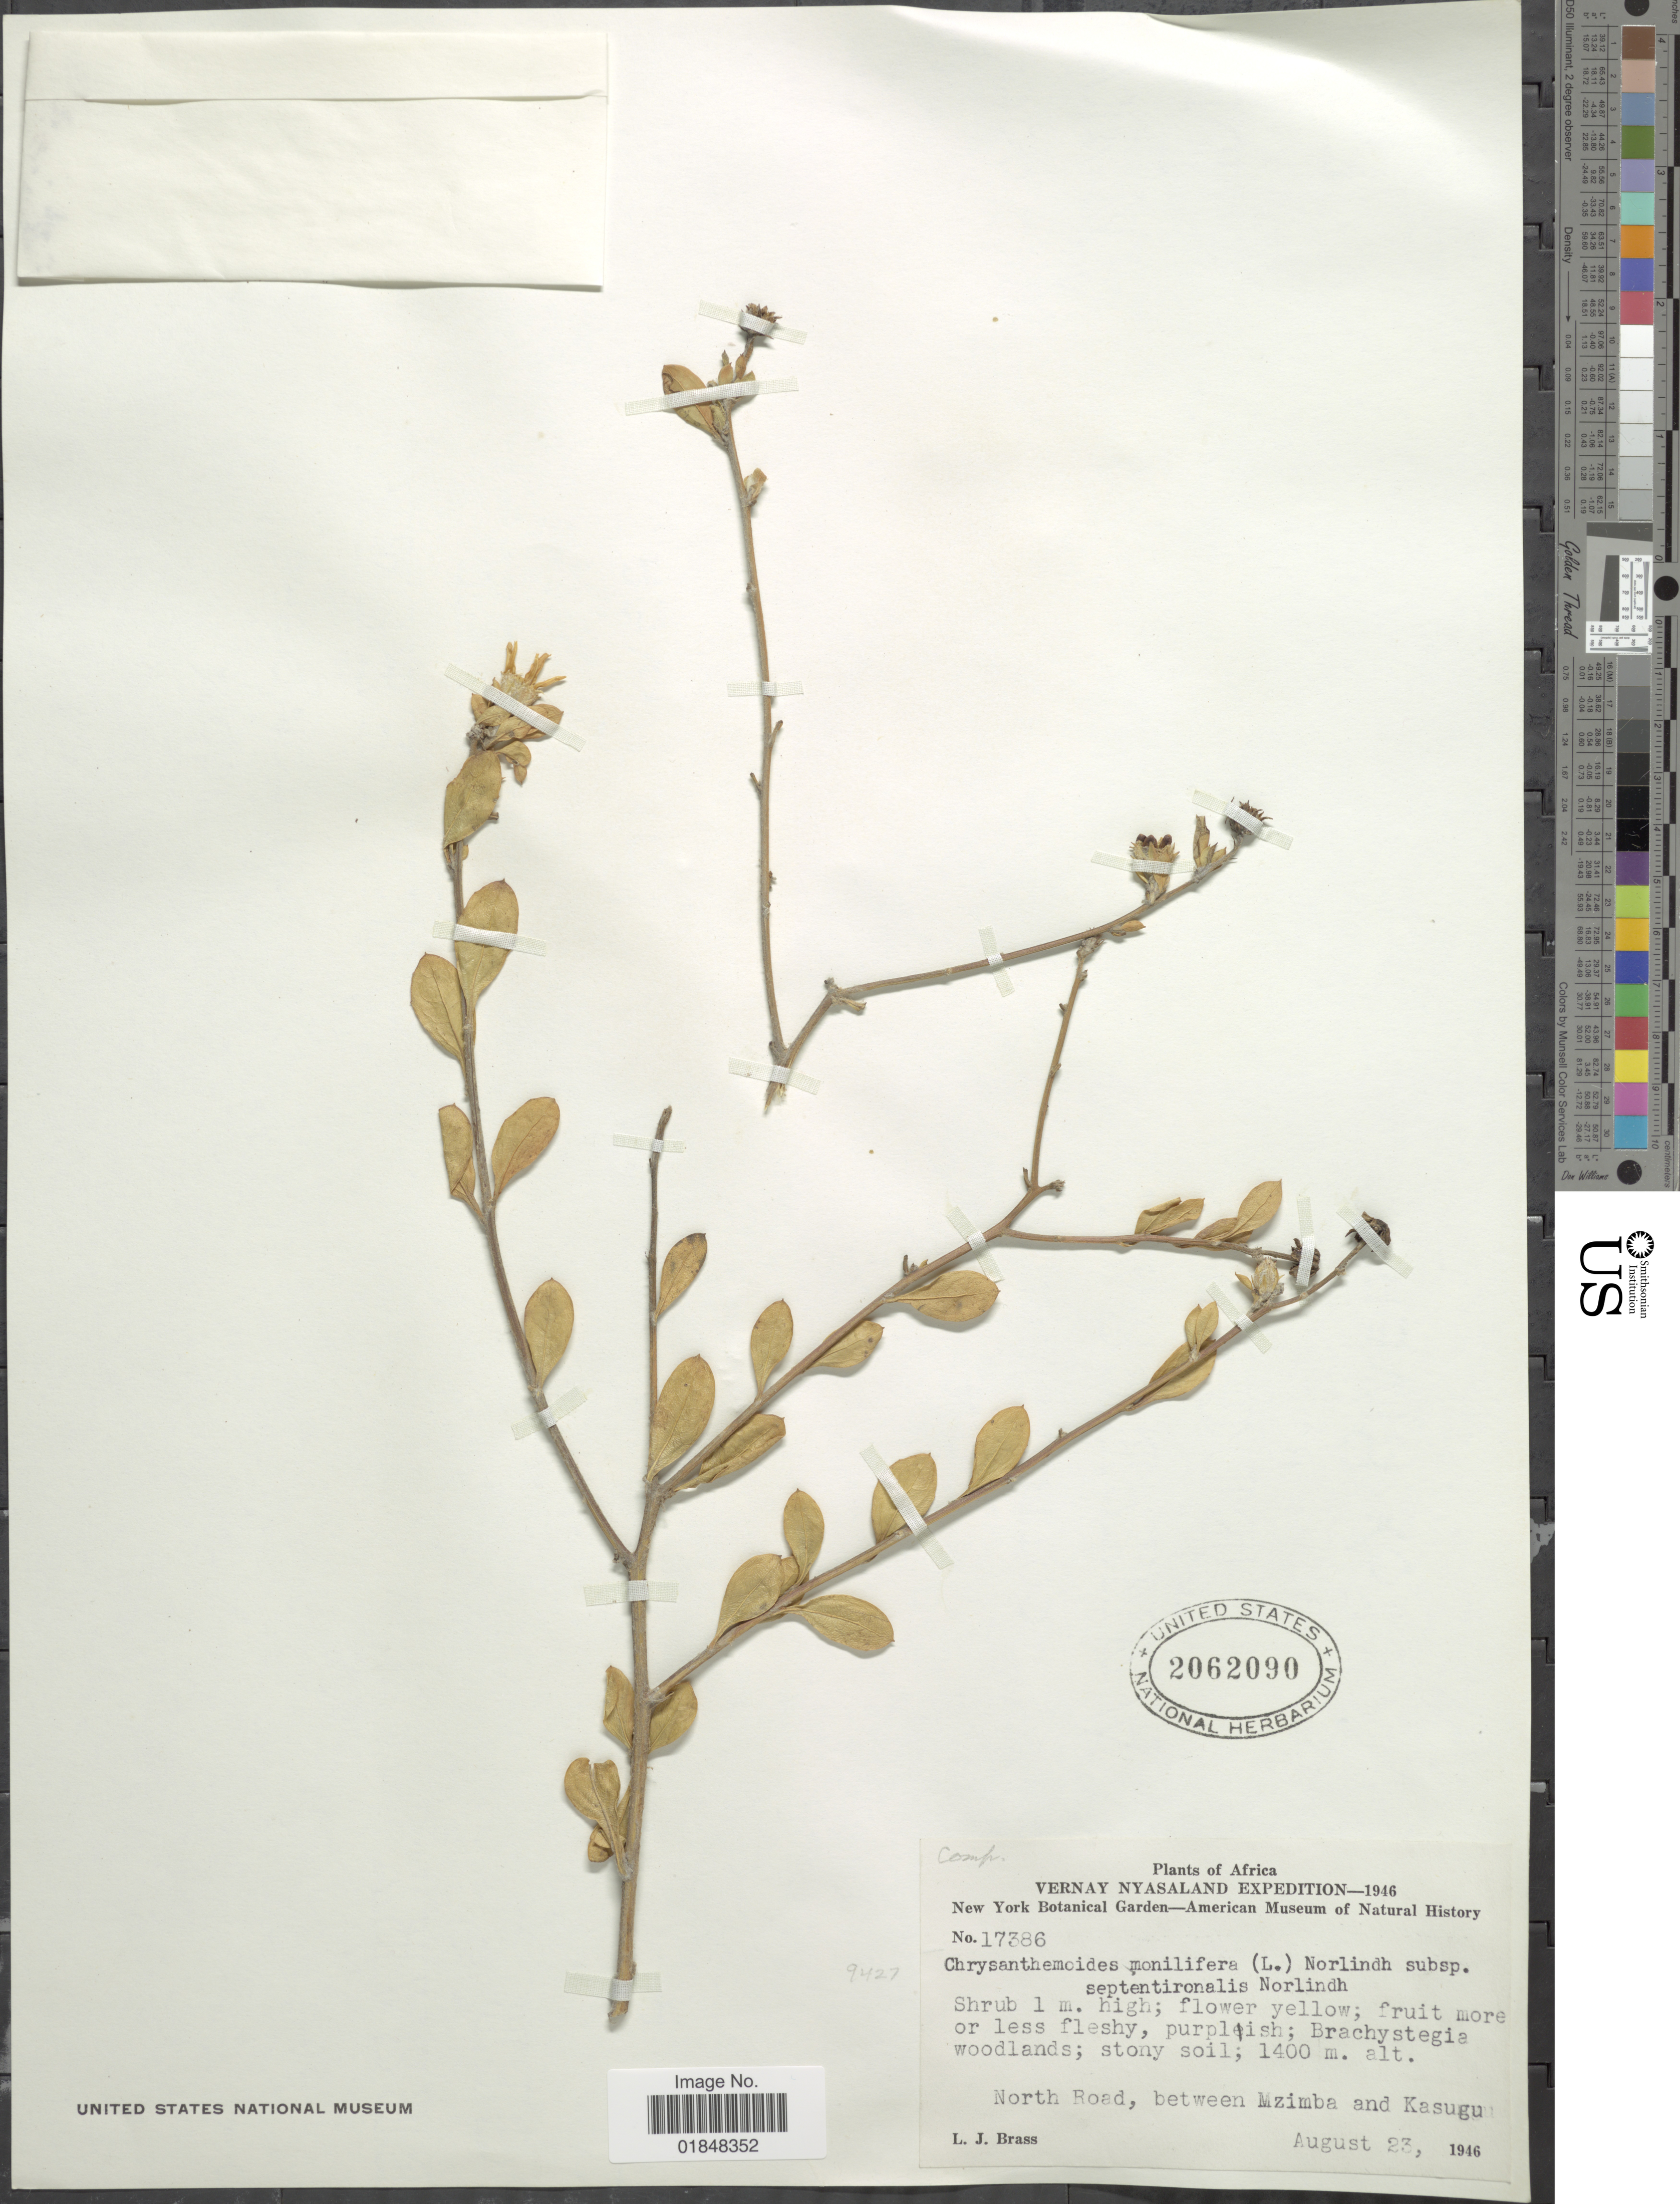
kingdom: Plantae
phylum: Tracheophyta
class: Magnoliopsida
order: Asterales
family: Asteraceae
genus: Chrysanthemoides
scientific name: Chrysanthemoides monilifera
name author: (L.) Norl.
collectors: L. J. Brass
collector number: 17386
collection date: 1946-08-23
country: Malawi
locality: Nyasaland, North Road, between Mzimba and Kasugu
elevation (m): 1400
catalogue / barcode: US 2062090